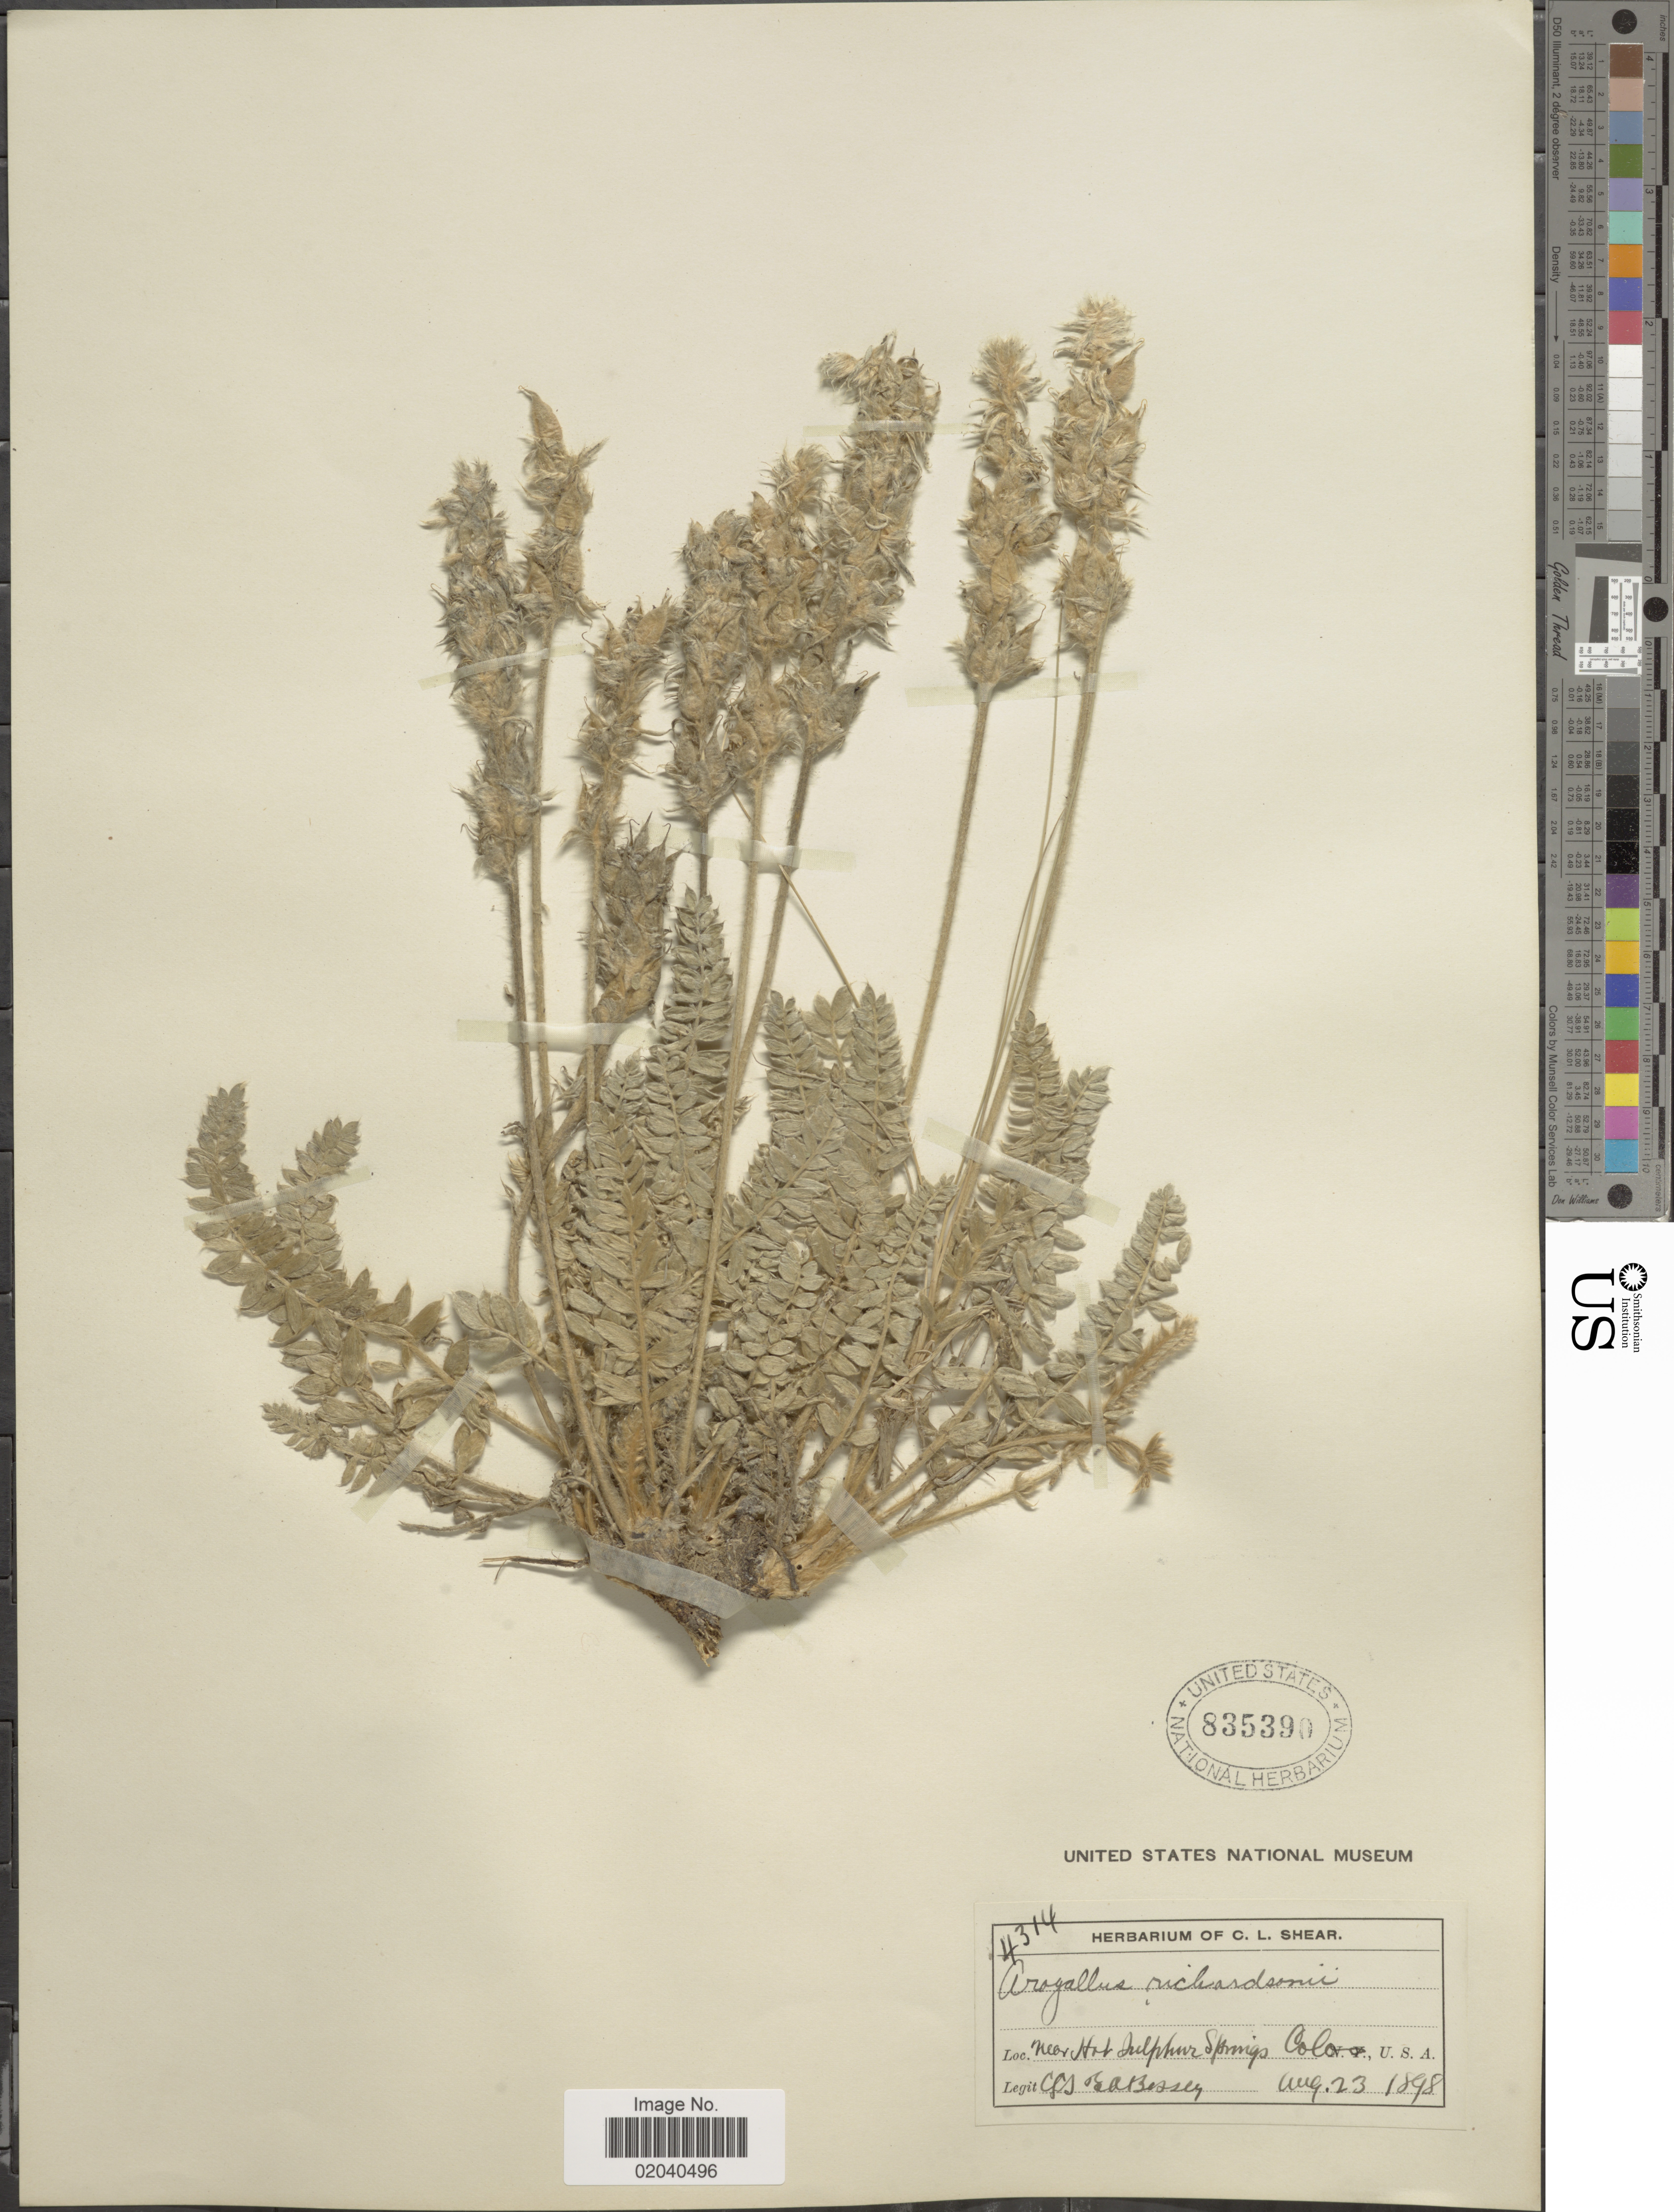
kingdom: Plantae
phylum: Tracheophyta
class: Magnoliopsida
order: Fabales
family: Fabaceae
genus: Oxytropis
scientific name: Oxytropis splendens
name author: Douglas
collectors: C. L. Shear & E. A. Bessey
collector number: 4314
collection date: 1898-08-23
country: United States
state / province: Colorado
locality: Near Hot Sulphur Springs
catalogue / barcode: US 835390